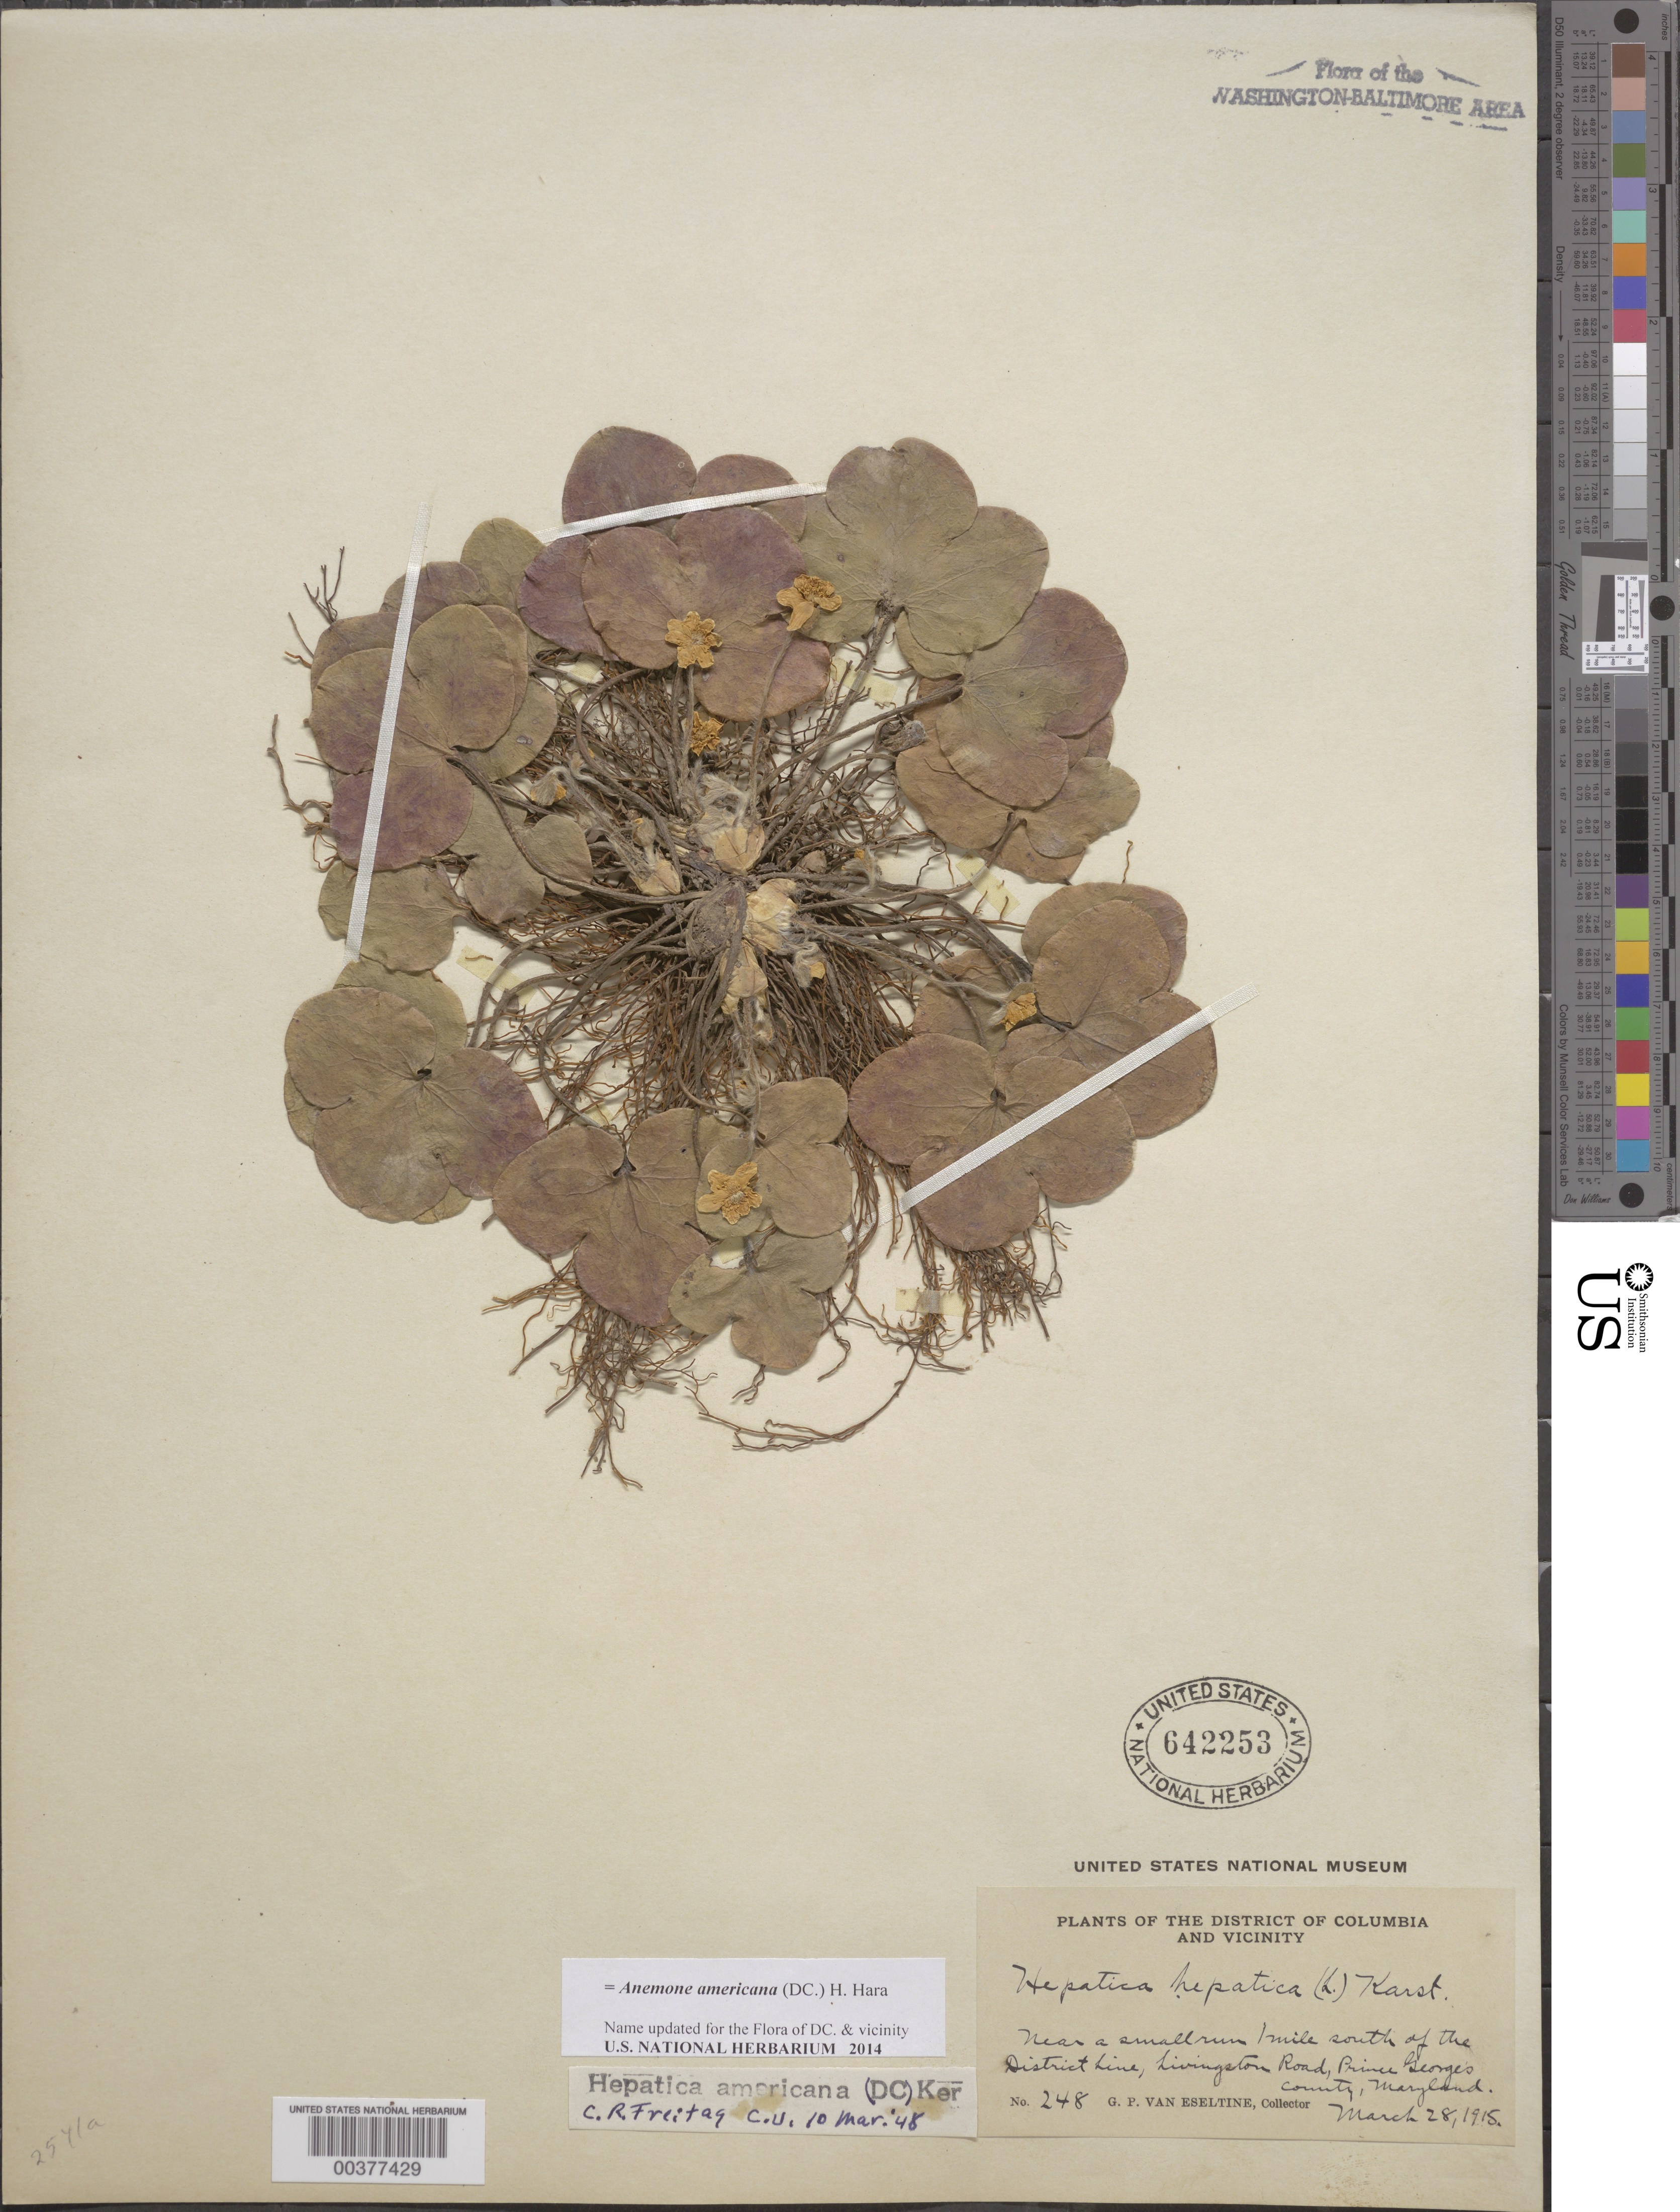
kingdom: Plantae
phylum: Tracheophyta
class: Magnoliopsida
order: Ranunculales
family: Ranunculaceae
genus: Hepatica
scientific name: Hepatica americana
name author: (DC.) Ker Gawl.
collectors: G. P. Van Eseltine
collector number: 248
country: United States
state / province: Maryland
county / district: Prince George's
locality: Livingston road south of District Line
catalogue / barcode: US 642253